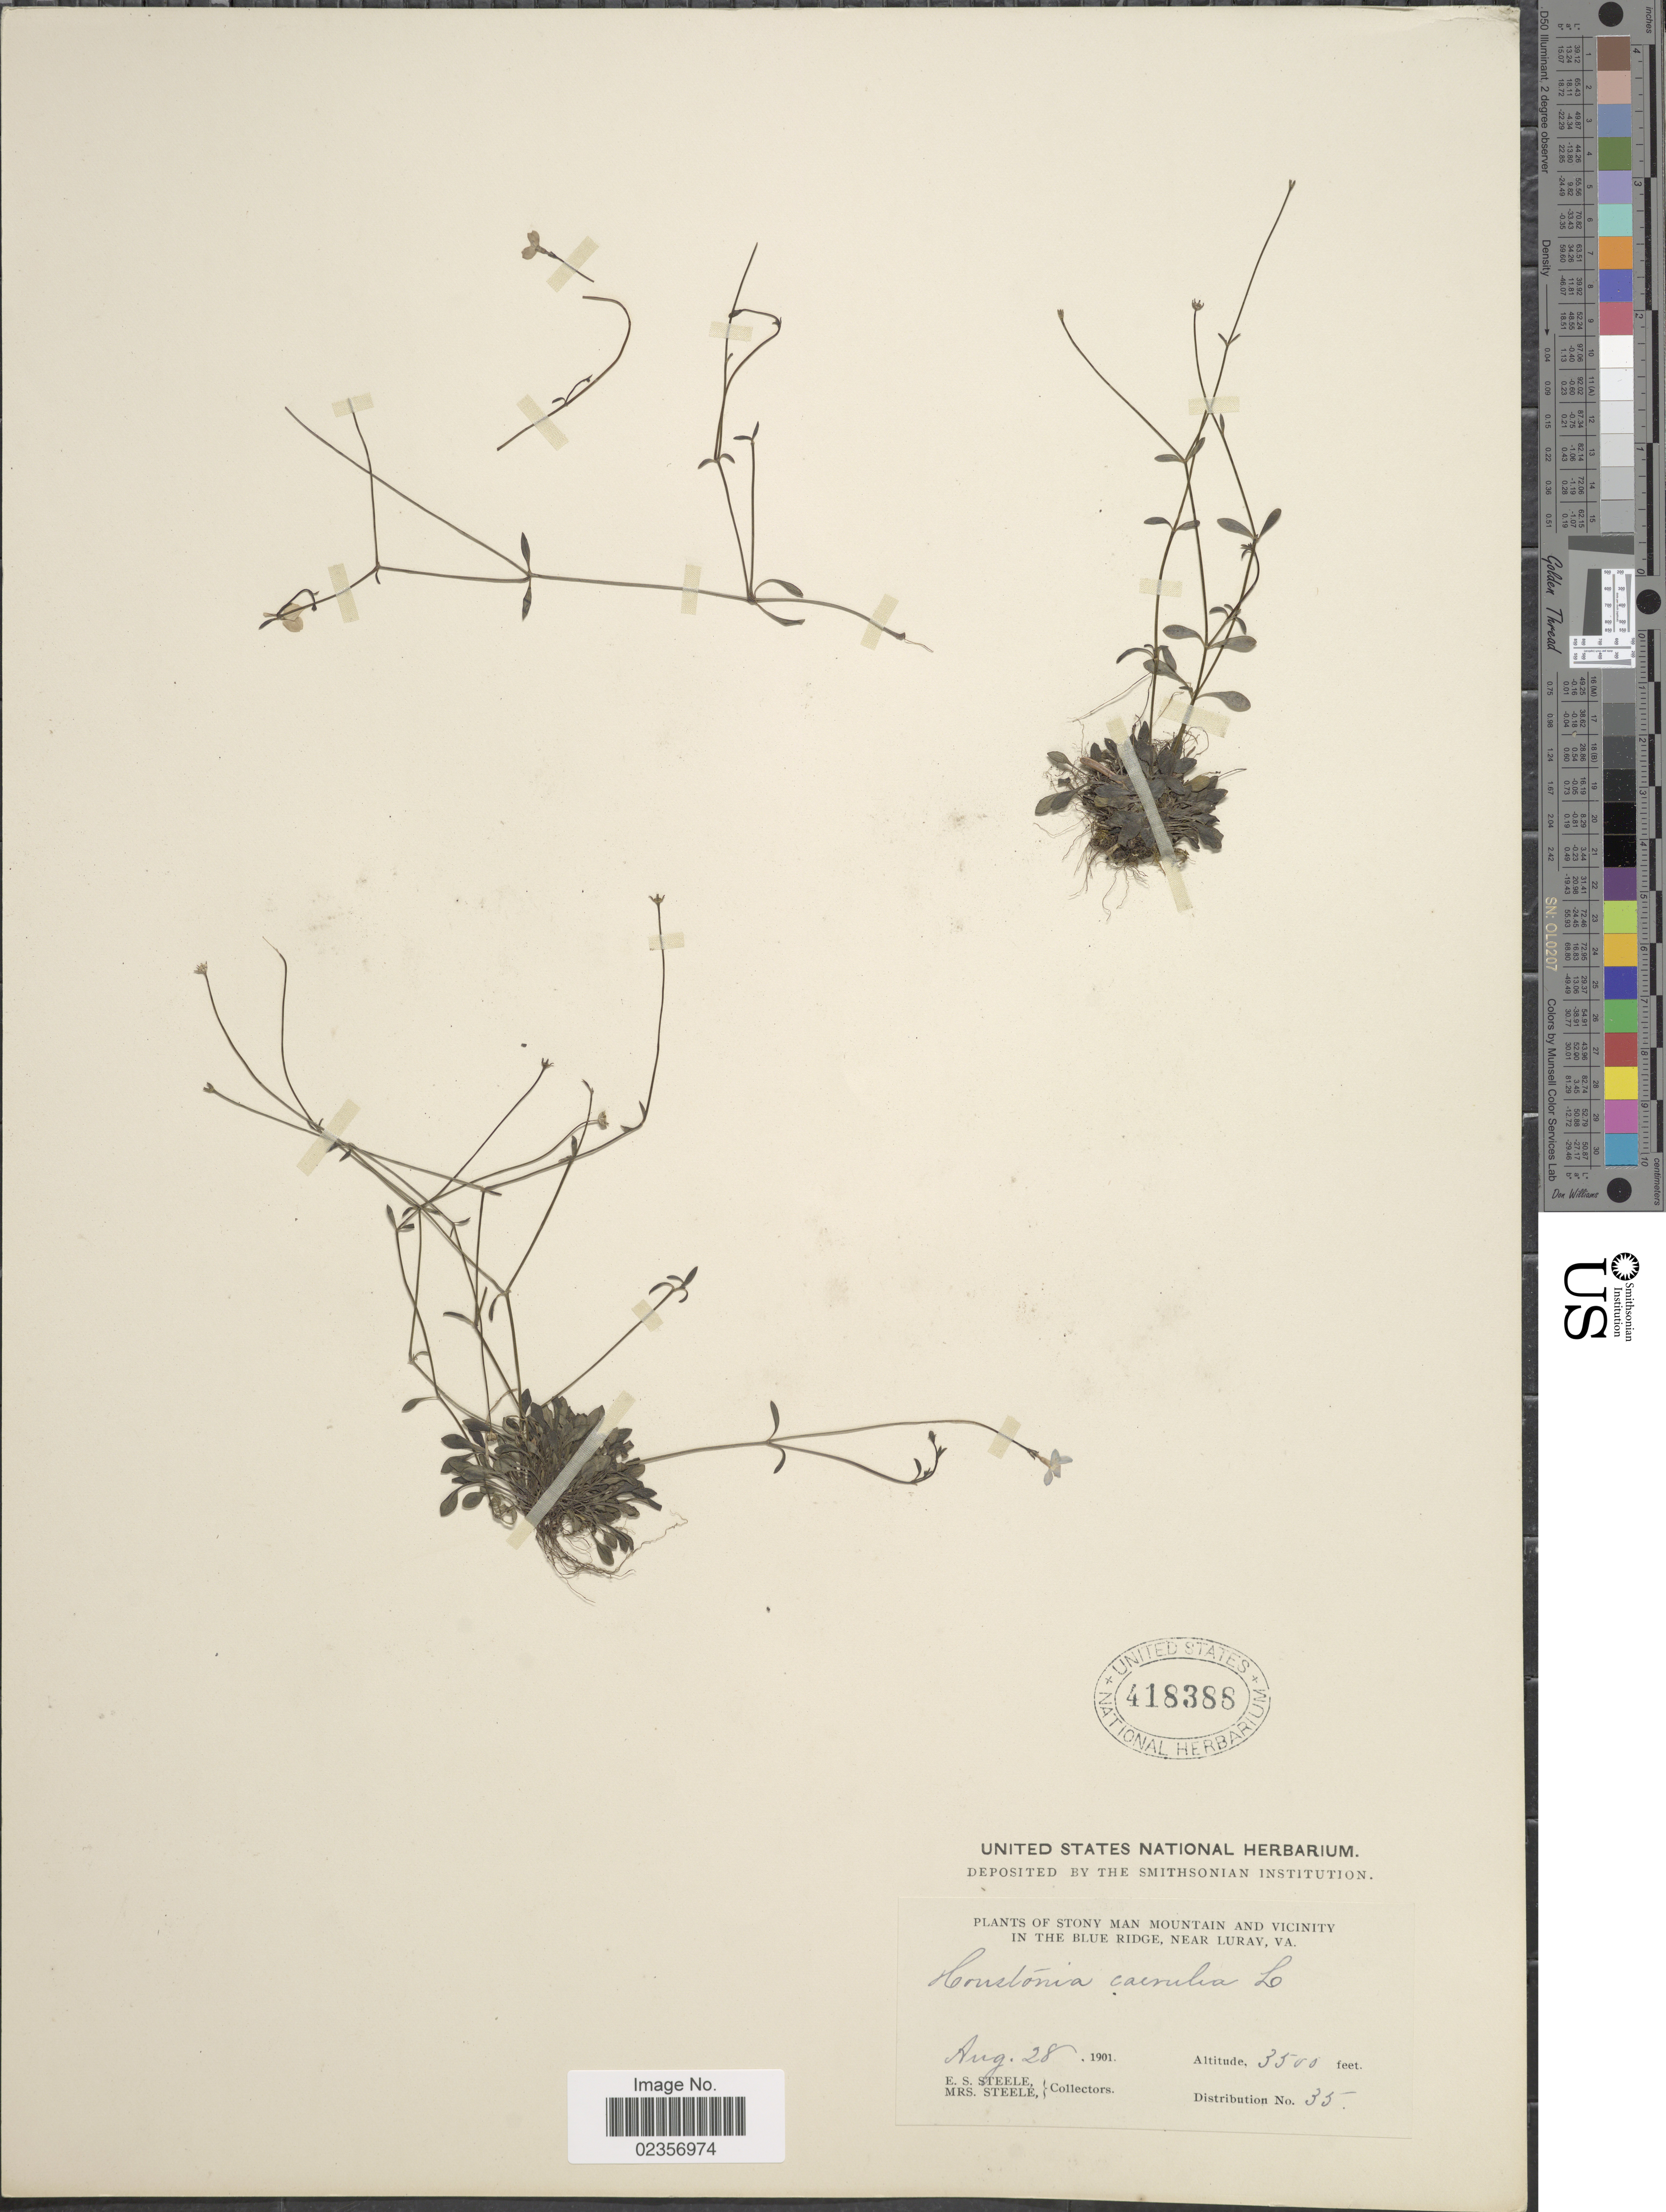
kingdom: Plantae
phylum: Tracheophyta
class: Magnoliopsida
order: Gentianales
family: Rubiaceae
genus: Houstonia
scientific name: Houstonia caerulea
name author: L.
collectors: E. Steele & Mrs. E. S. Steele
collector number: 35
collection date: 1901-08-28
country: United States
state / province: Virginia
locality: Stony Man Mountain and vicinity in the Blue Ridge, near Luray.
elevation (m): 1067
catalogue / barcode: US 418388